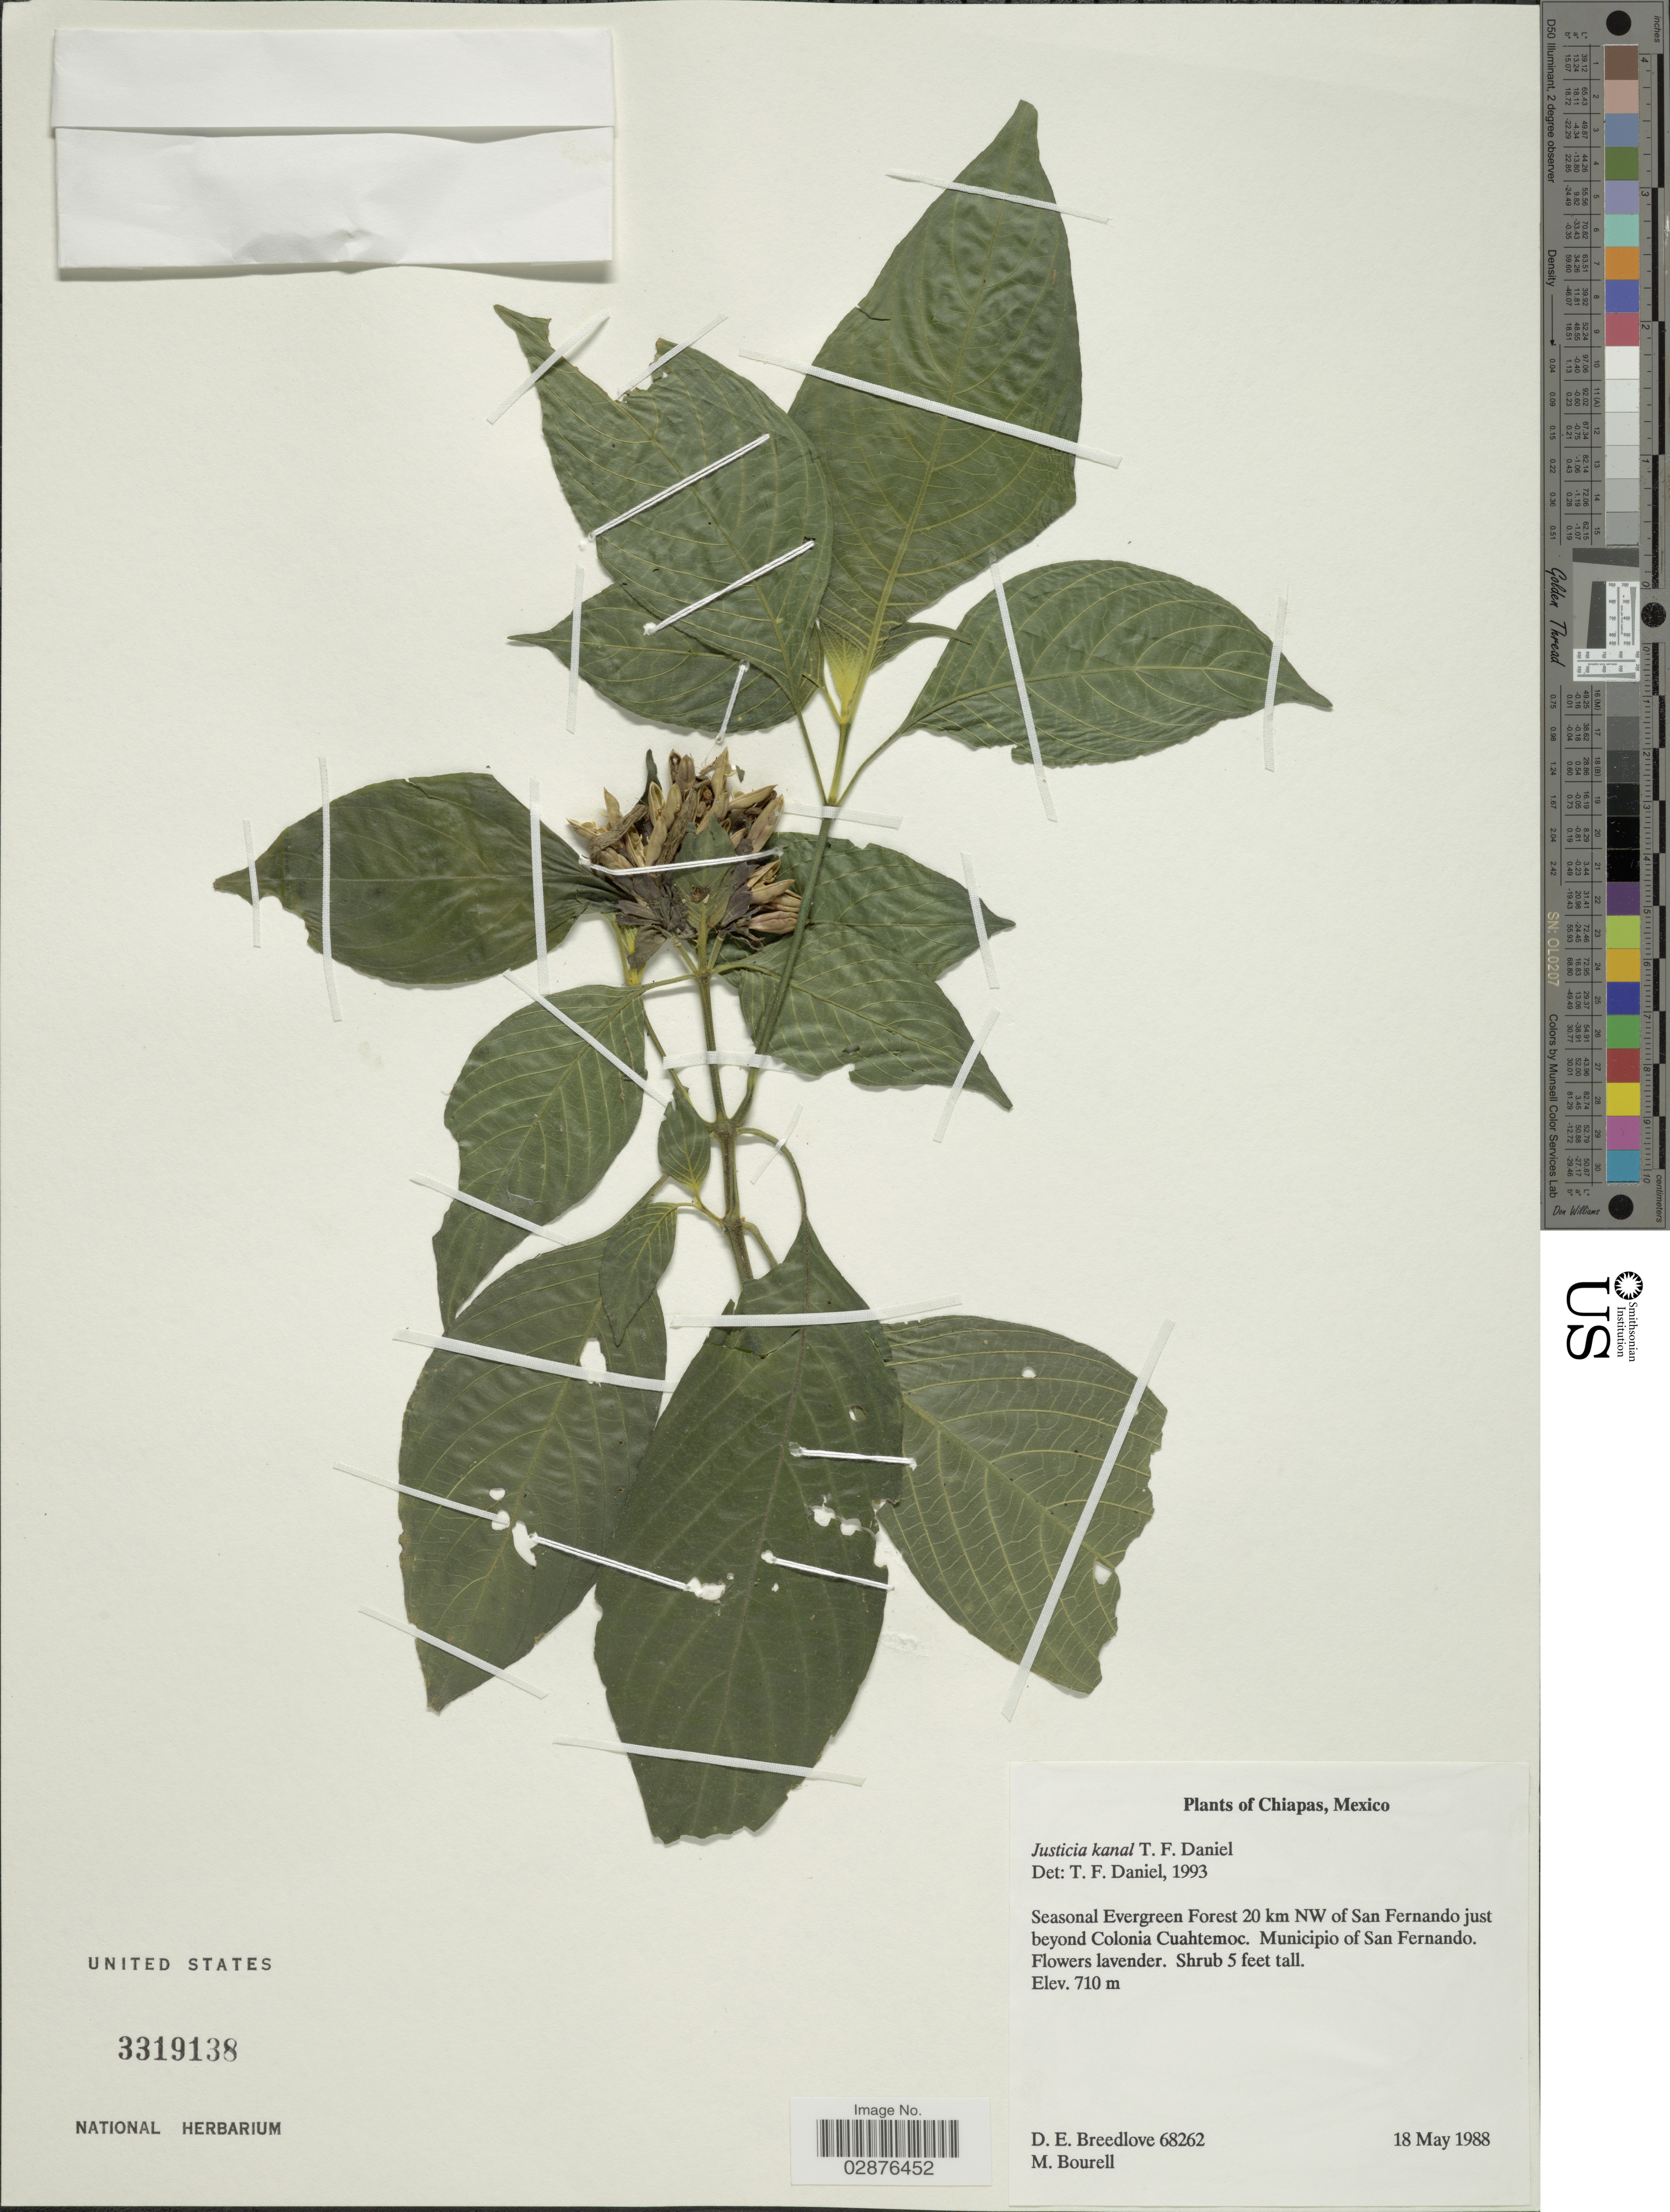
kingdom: Plantae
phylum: Tracheophyta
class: Magnoliopsida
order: Lamiales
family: Acanthaceae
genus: Justicia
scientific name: Justicia kanal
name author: T.F. Daniel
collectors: D. E. Breedlove & M. Bourell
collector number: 68262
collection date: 1988-05-18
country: Mexico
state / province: Chiapas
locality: Seasonal Evergreen Forest 20 km NW of San Fernando just beyond Colonia Cuahtemoc. Municipio of San Fernando.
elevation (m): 710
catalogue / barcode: US 3319138